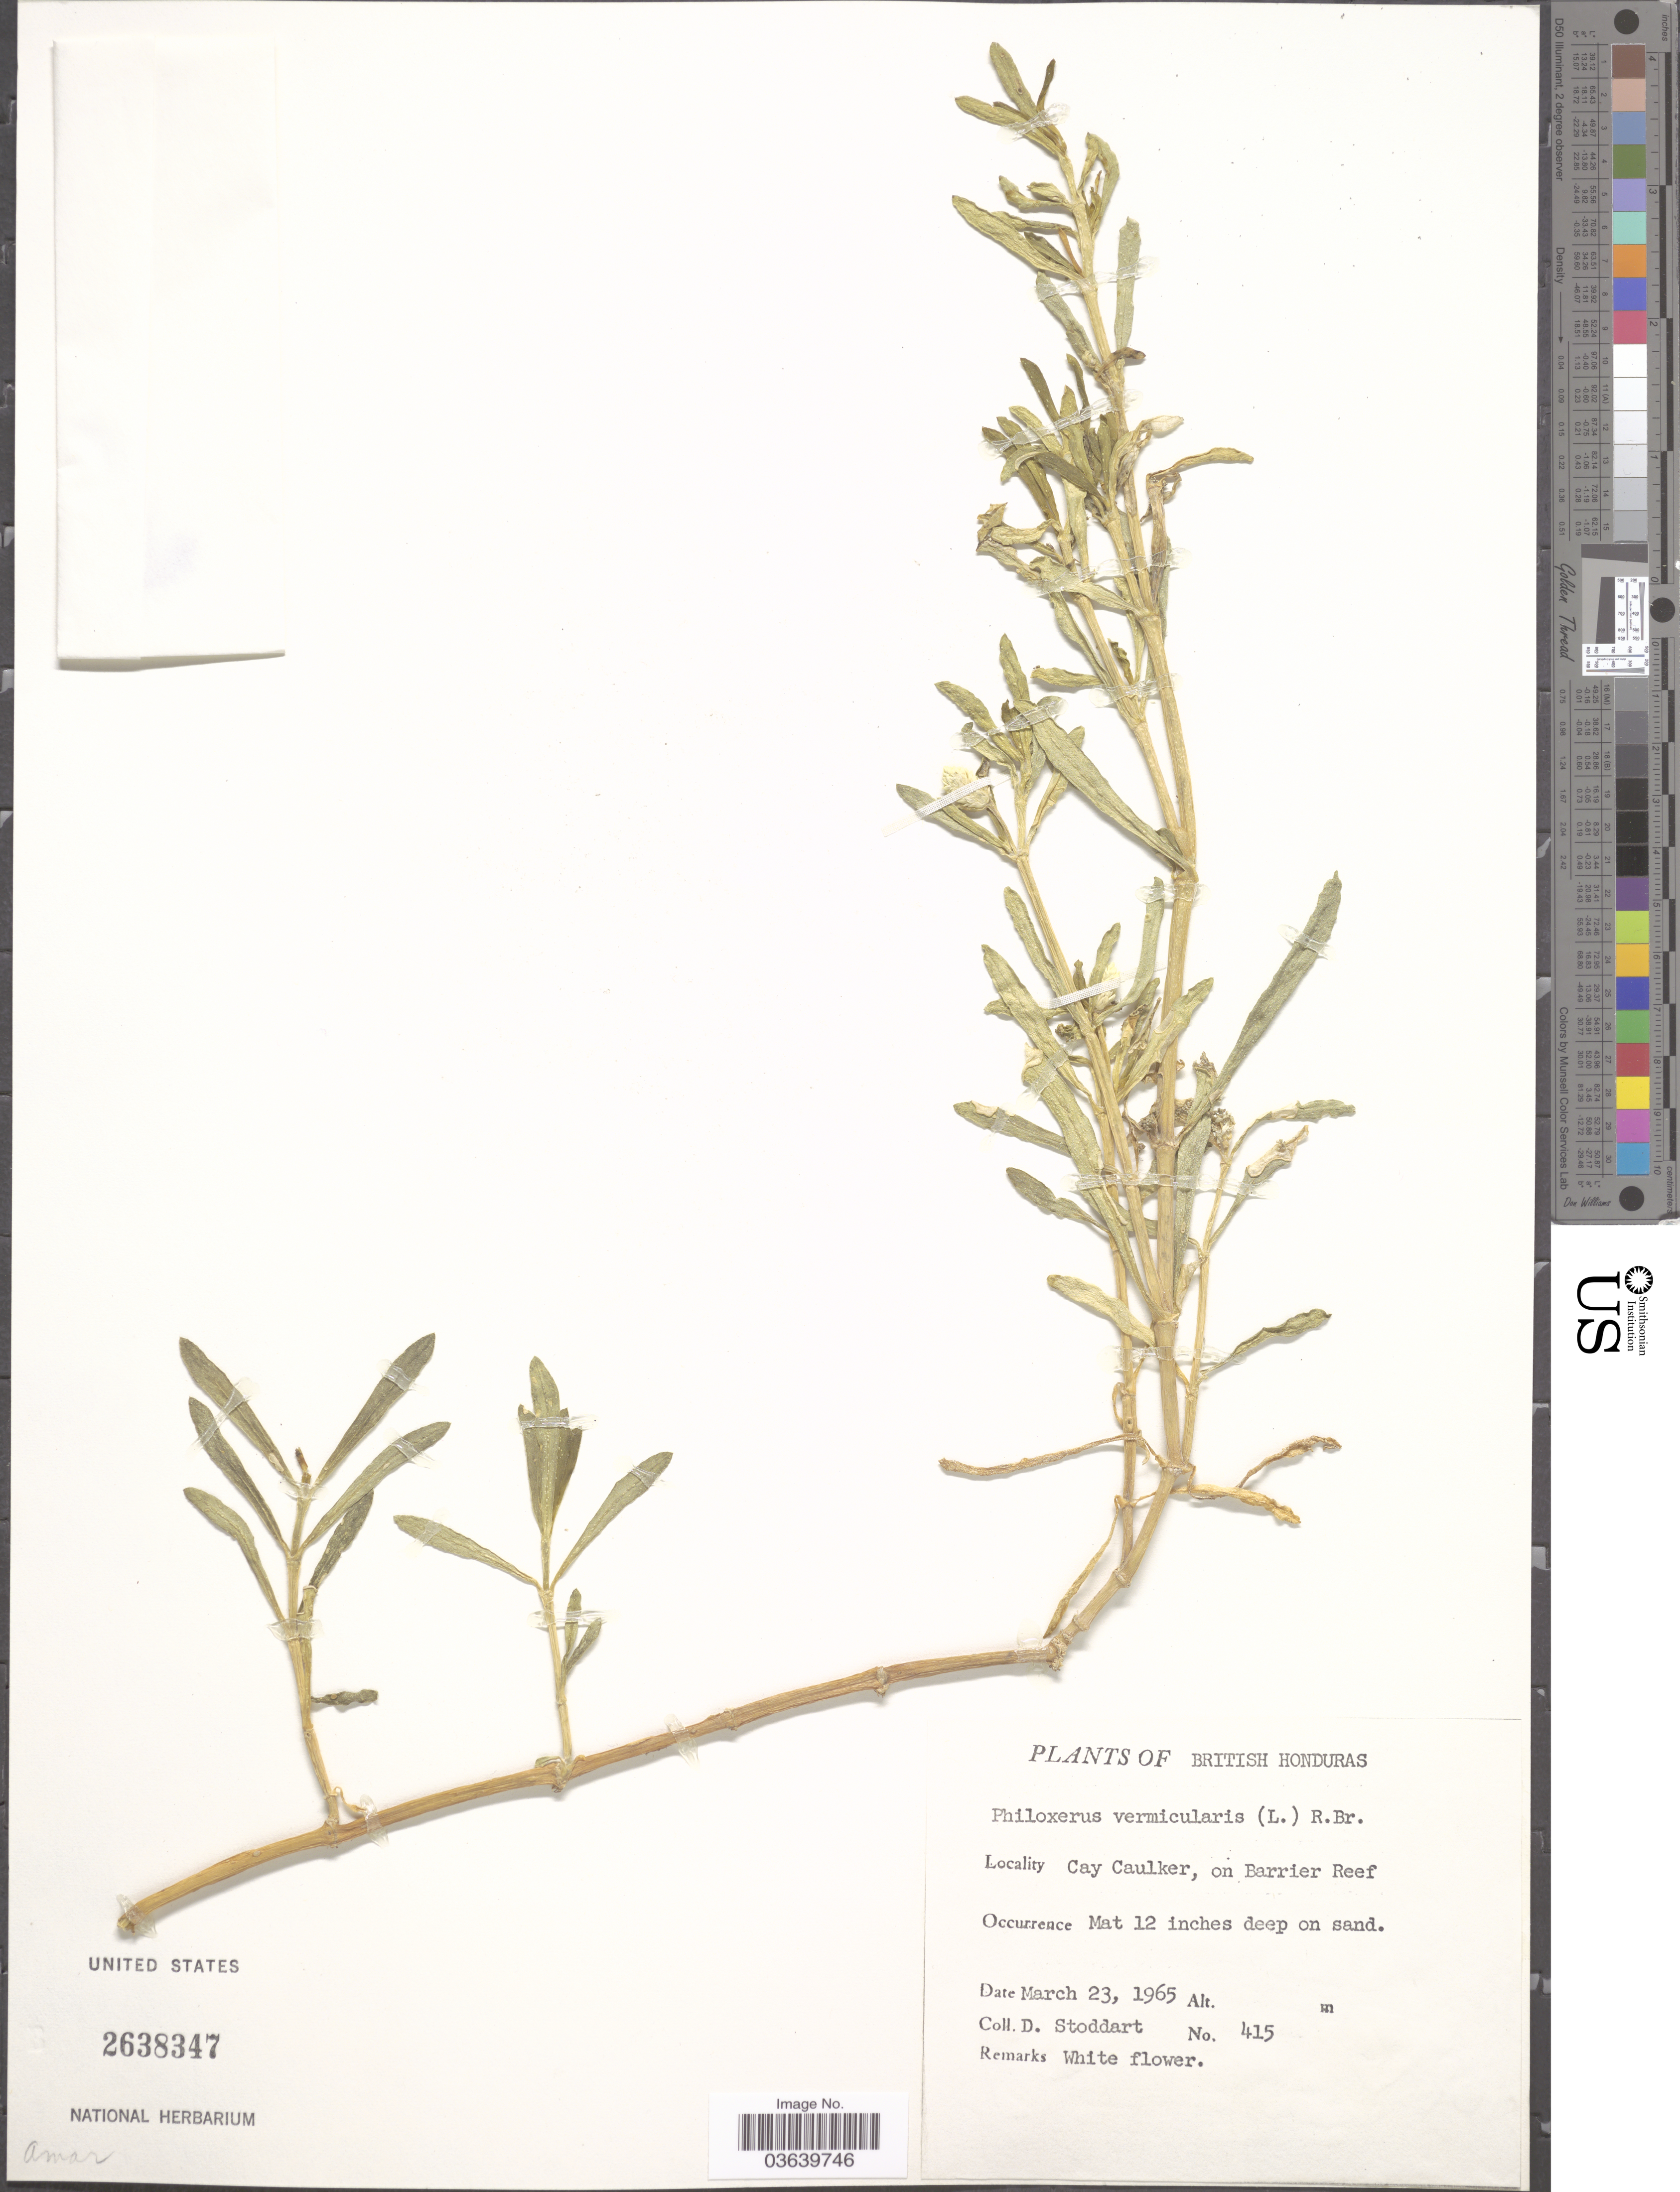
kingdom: Plantae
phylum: Tracheophyta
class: Magnoliopsida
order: Caryophyllales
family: Amaranthaceae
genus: Gomphrena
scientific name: Gomphrena vermicularis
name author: L.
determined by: Strong, Mark T., (BOT), Smithsonian Institution - National Museum of Natural History (UNITED STATES)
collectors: D. Stoddart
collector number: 415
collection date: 1965-03-23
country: Belize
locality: British Honduras, Cay Caulker, on Barrier Reef.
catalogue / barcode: US 2638347